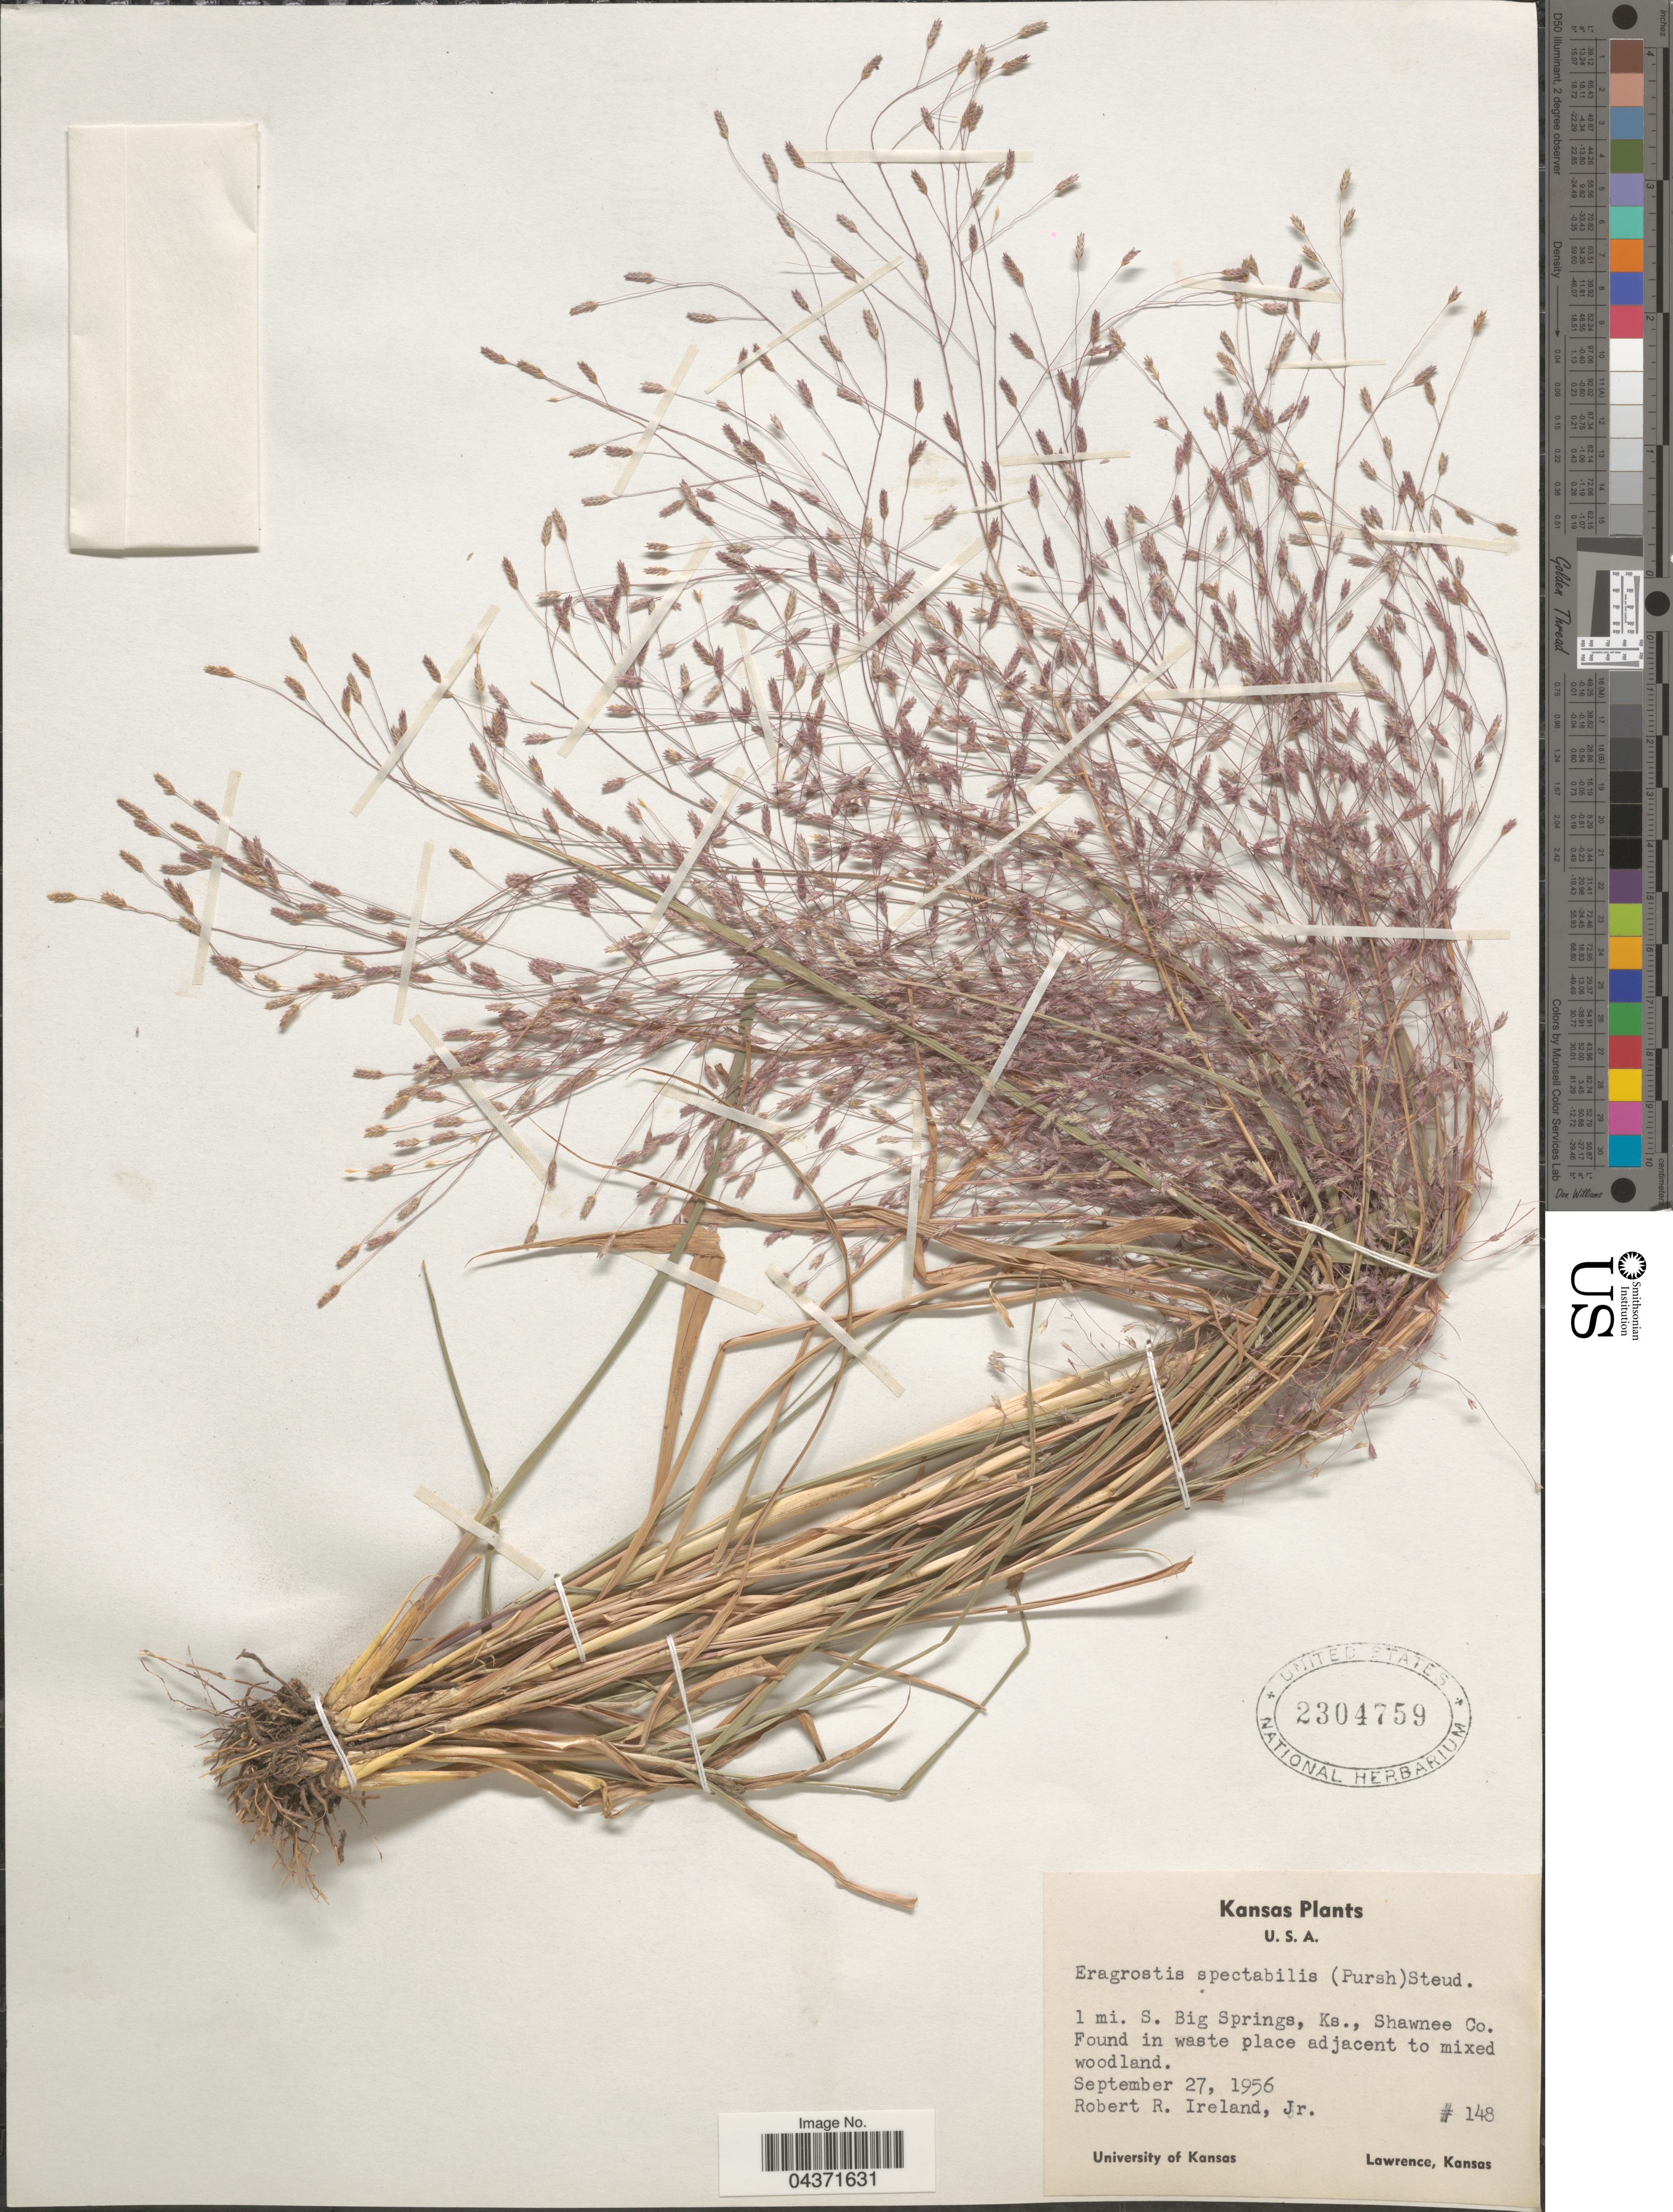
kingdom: Plantae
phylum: Tracheophyta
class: Liliopsida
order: Poales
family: Poaceae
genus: Eragrostis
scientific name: Eragrostis spectabilis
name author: (Pursh) Steud.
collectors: R. Ireland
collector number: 148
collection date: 1956-09-27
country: United States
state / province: Kansas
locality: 1 mi. S. Big Springs, Shawnee Co.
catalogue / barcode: US 2304759